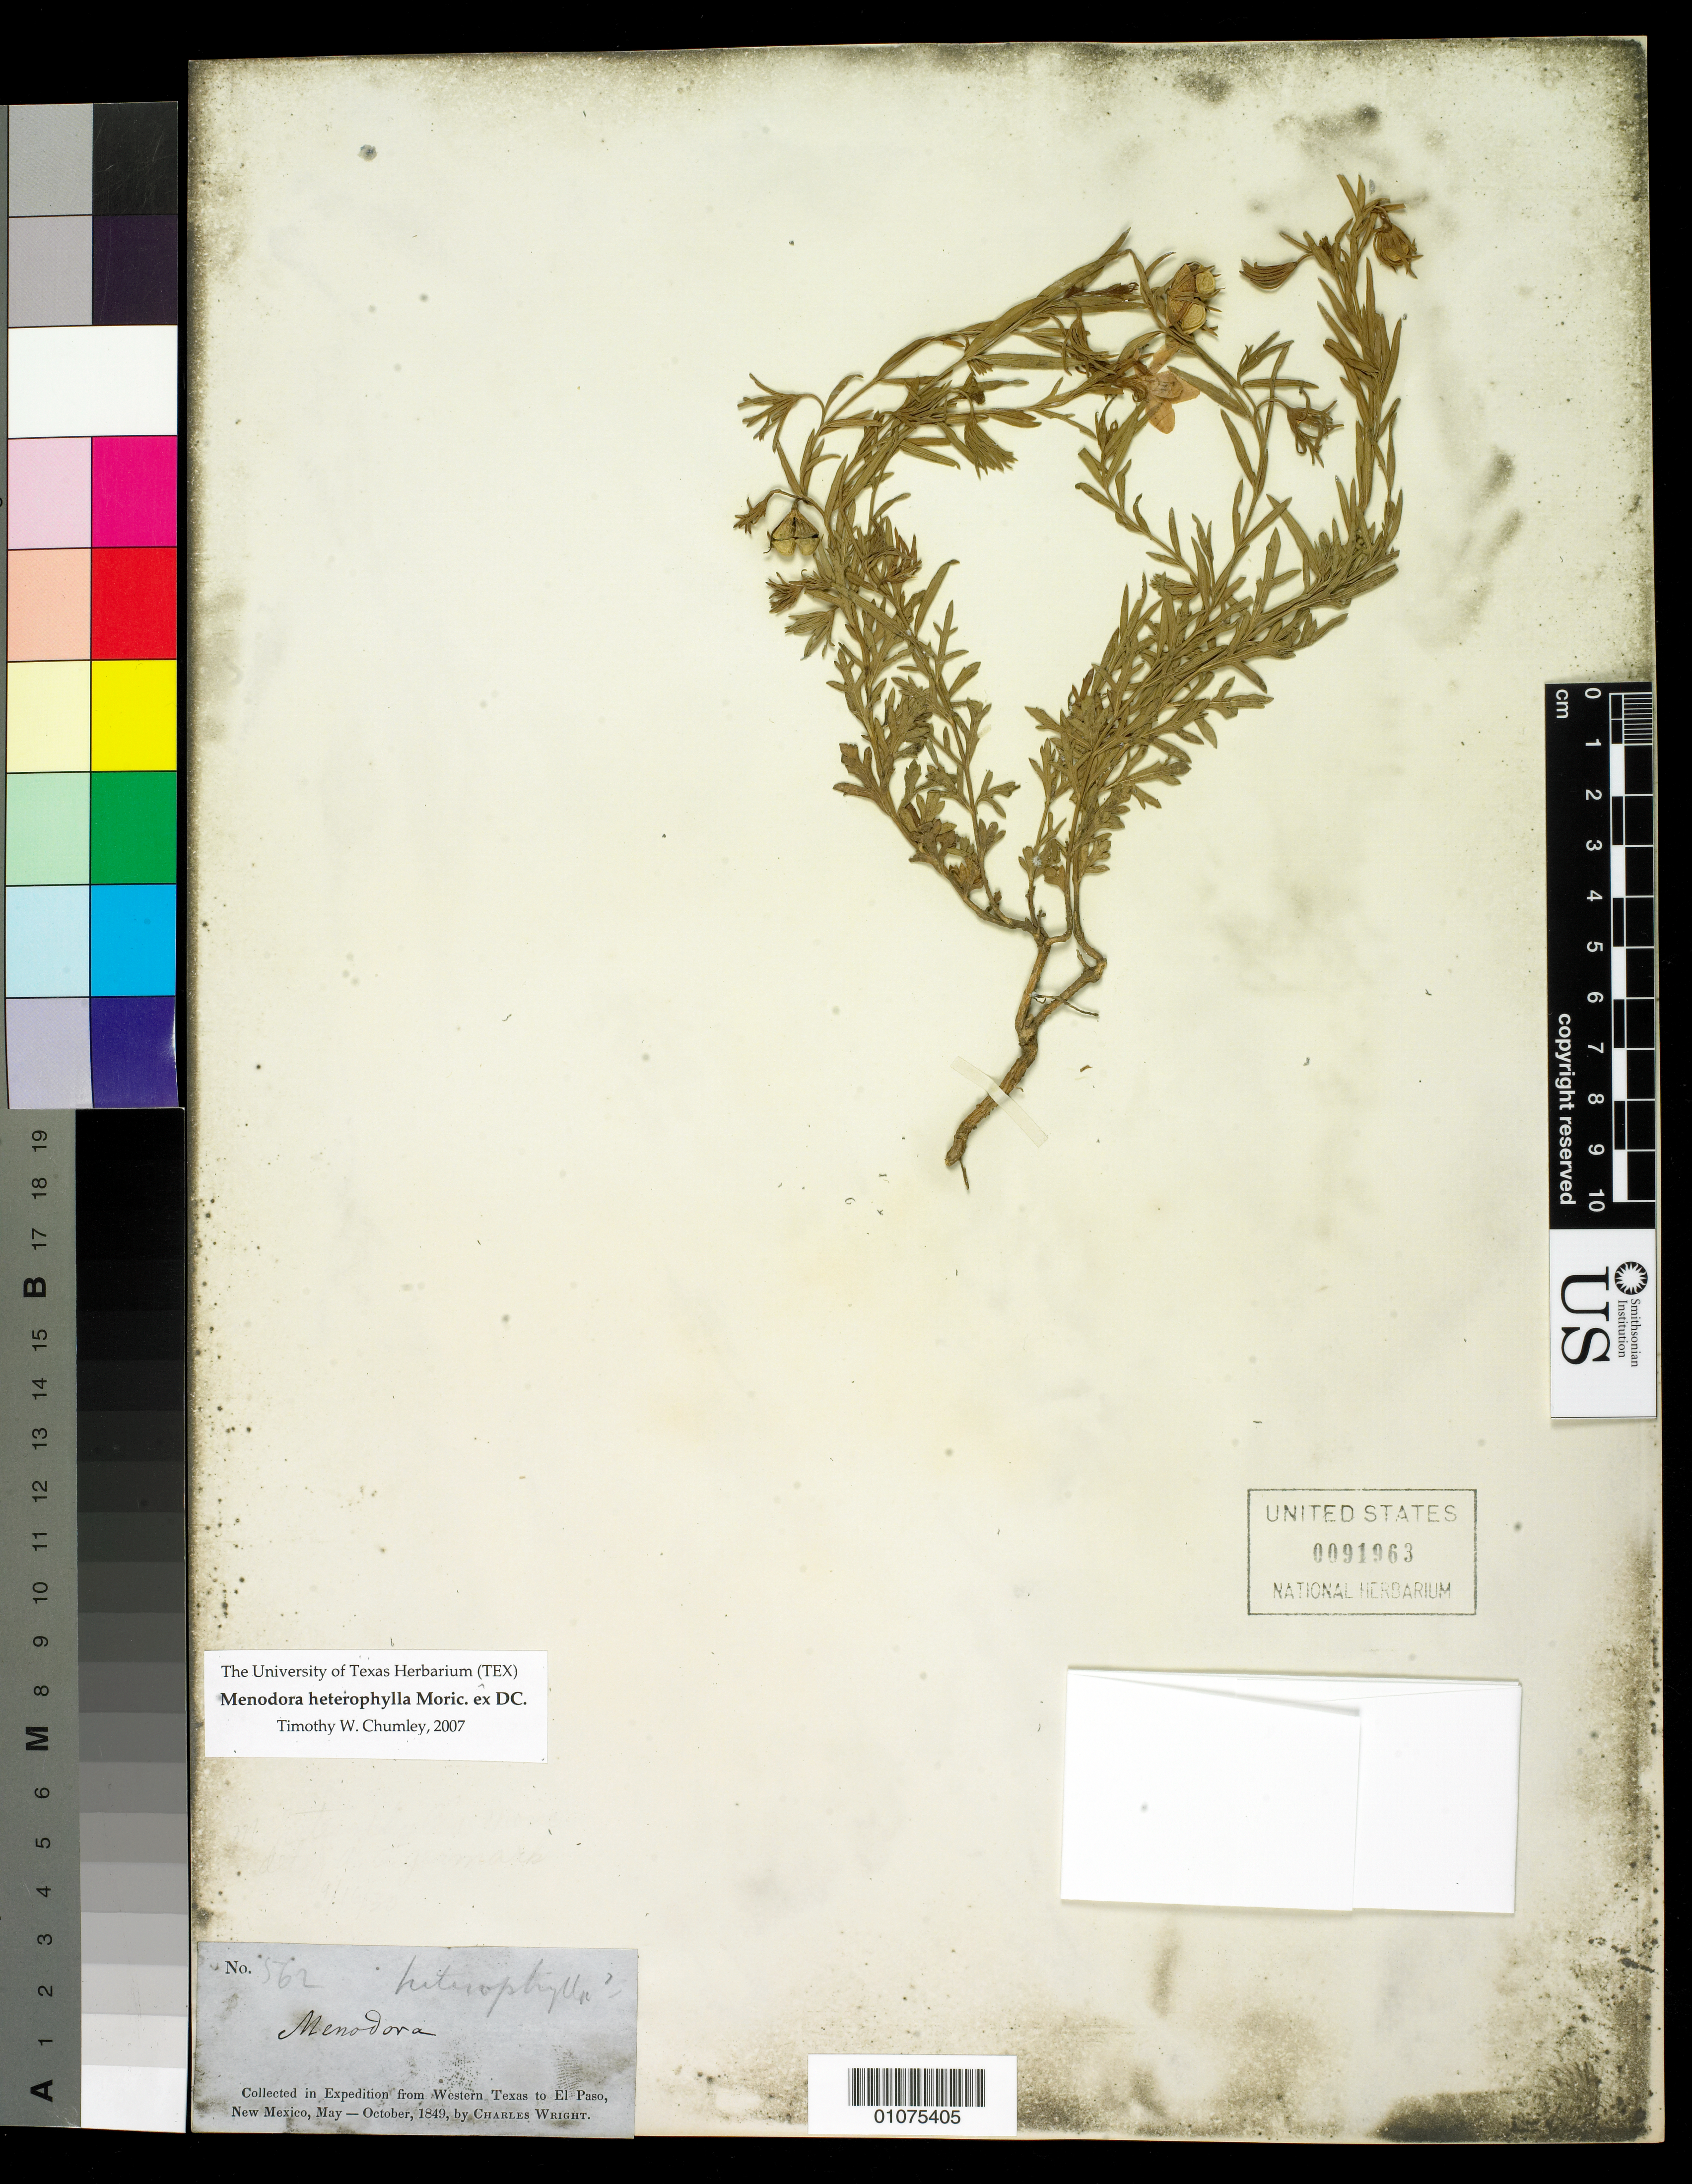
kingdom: Plantae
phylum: Tracheophyta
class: Magnoliopsida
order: Lamiales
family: Oleaceae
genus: Menodora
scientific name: Menodora heterophylla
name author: Moric. ex A. DC.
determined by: Chumley, T. W., (TEX)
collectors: C. Wright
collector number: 562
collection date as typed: May 1849 to -- Oct 1849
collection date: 1849-05/1849-10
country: United States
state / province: Texas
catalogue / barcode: US 91963